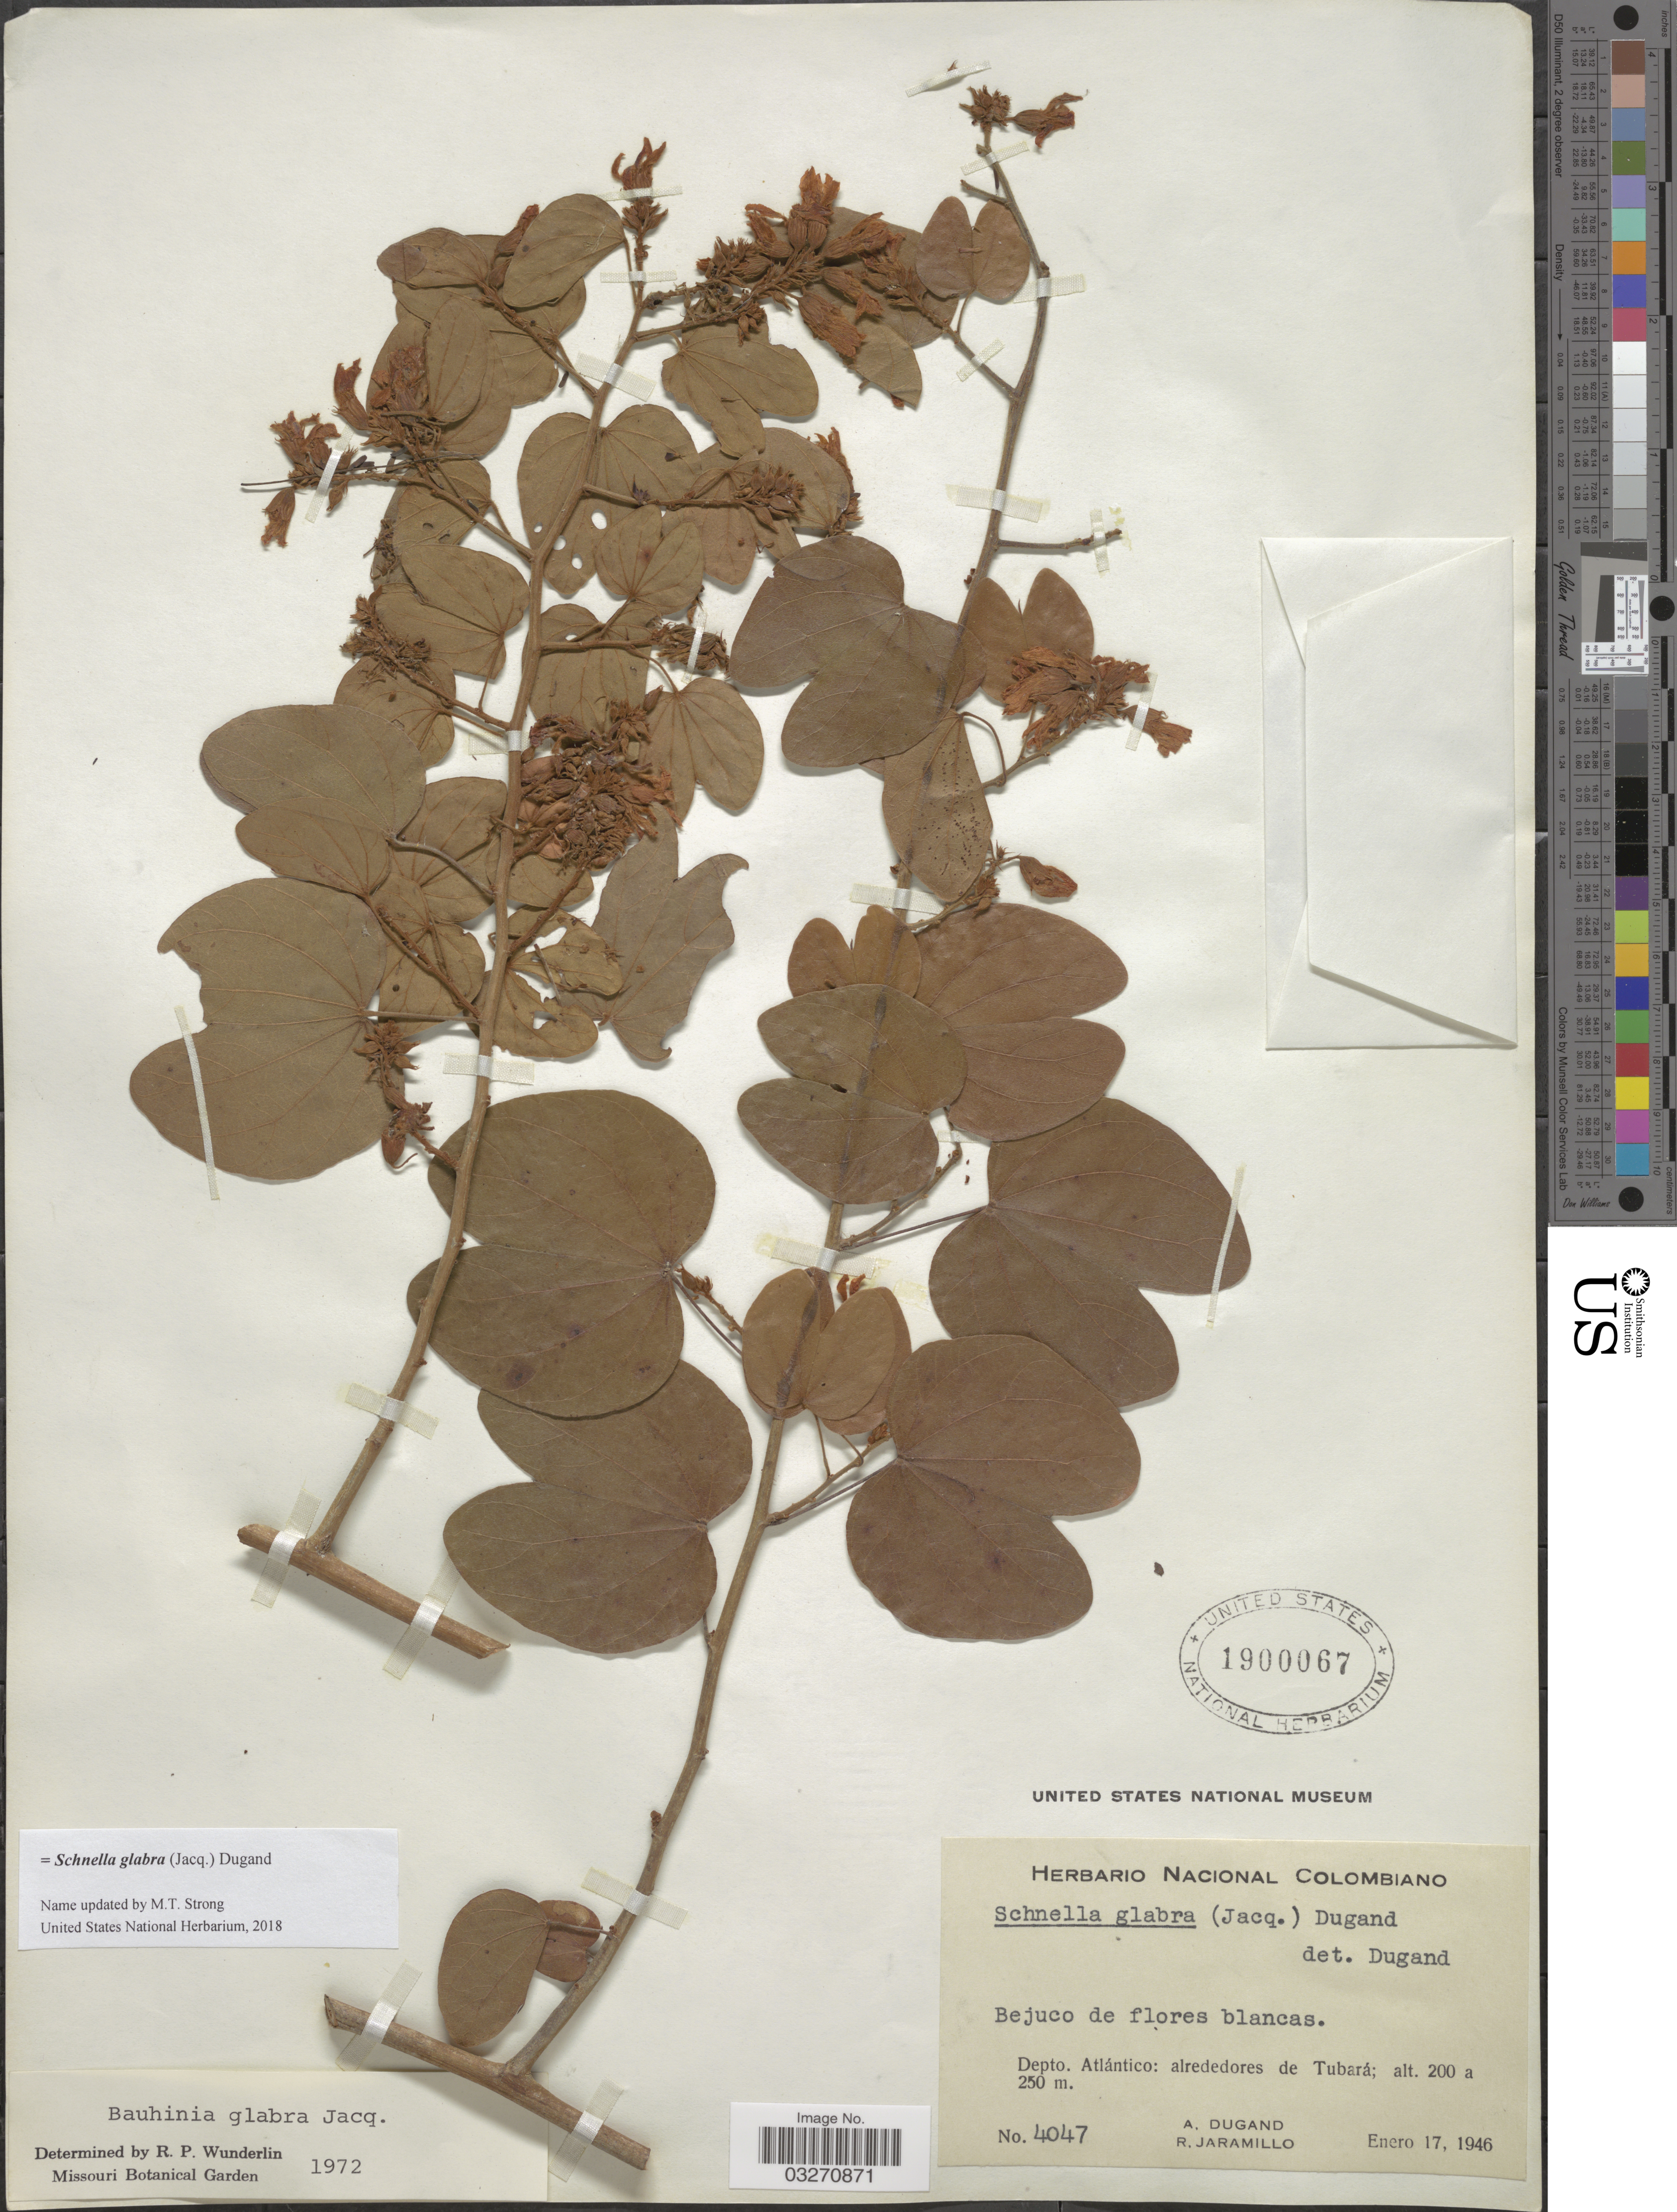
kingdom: Plantae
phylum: Tracheophyta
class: Magnoliopsida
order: Fabales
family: Fabaceae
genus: Schnella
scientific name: Schnella glabra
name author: (Jacq.) Dugand G.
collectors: A. Dugand & R. Jaramillo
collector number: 4047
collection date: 1946-01-17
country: Colombia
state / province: Atlántico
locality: Depto. Atlántico: alrededores de Tubará.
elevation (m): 200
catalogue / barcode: US 1900067